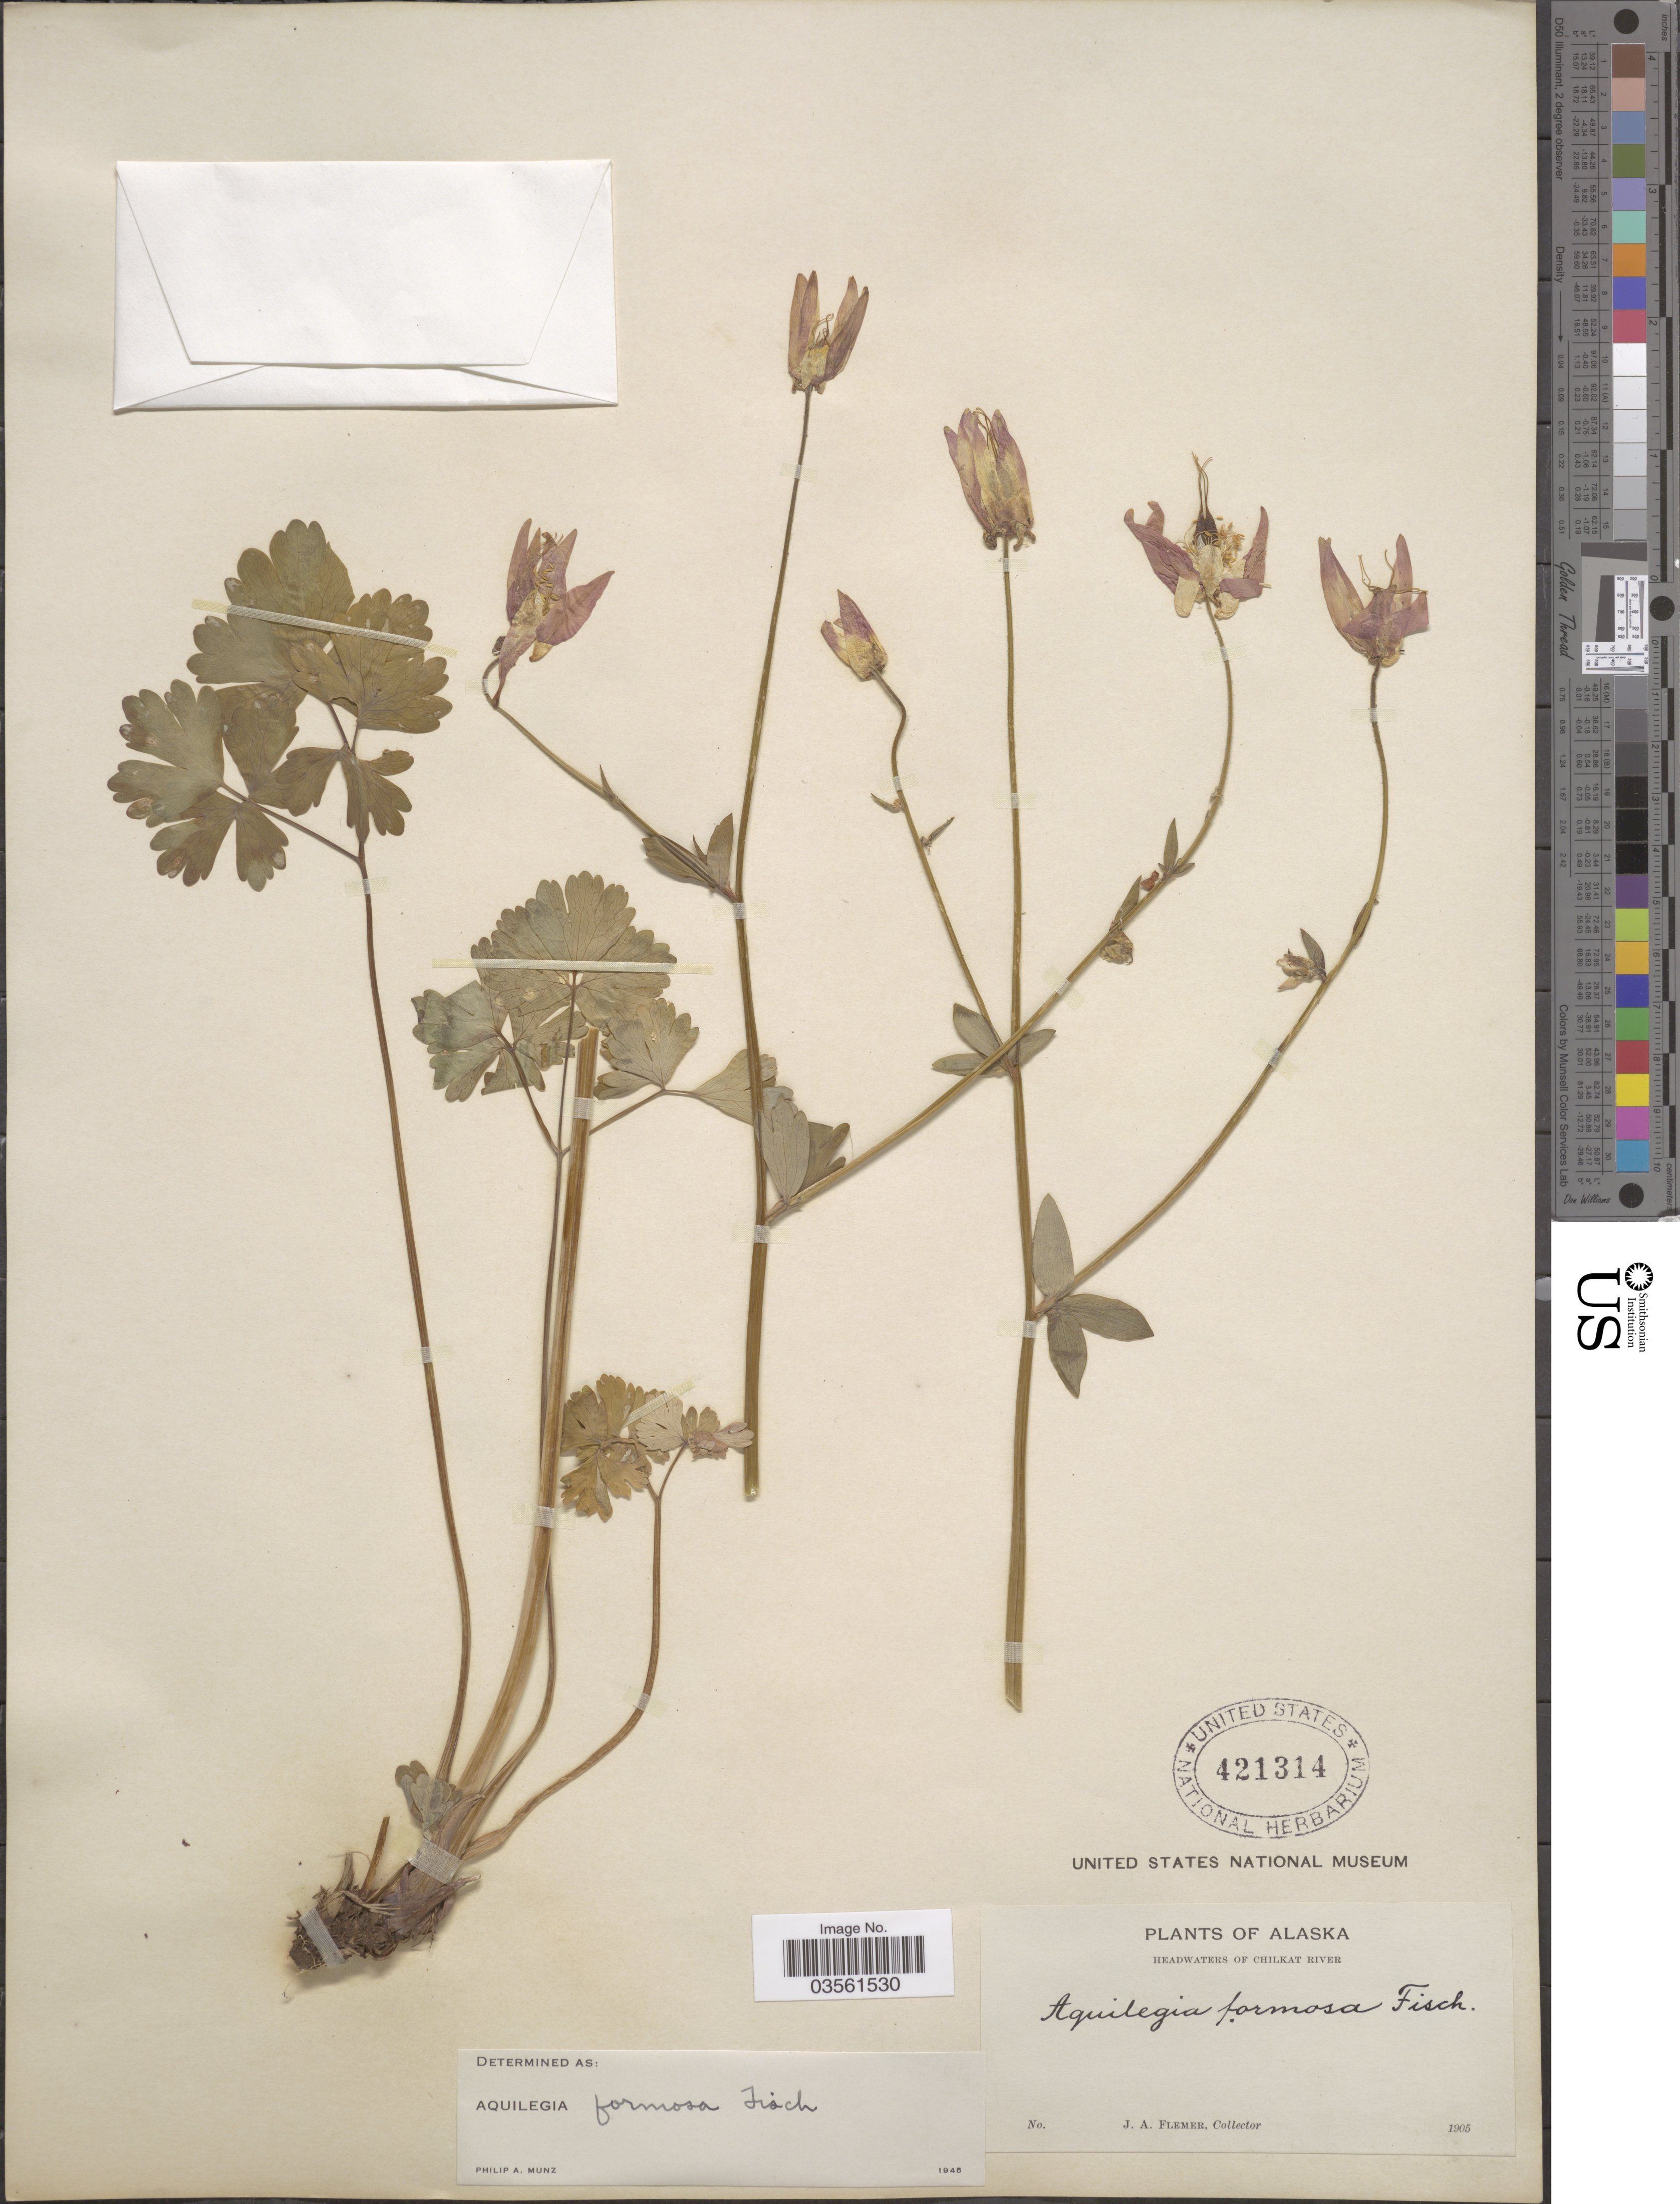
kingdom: Plantae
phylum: Tracheophyta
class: Magnoliopsida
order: Ranunculales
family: Ranunculaceae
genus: Aquilegia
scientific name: Aquilegia formosa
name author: Fisch. ex DC.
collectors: J. Flemer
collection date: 1905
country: United States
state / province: Alaska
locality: Headwaters of Chilkat River.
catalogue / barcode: US 421314